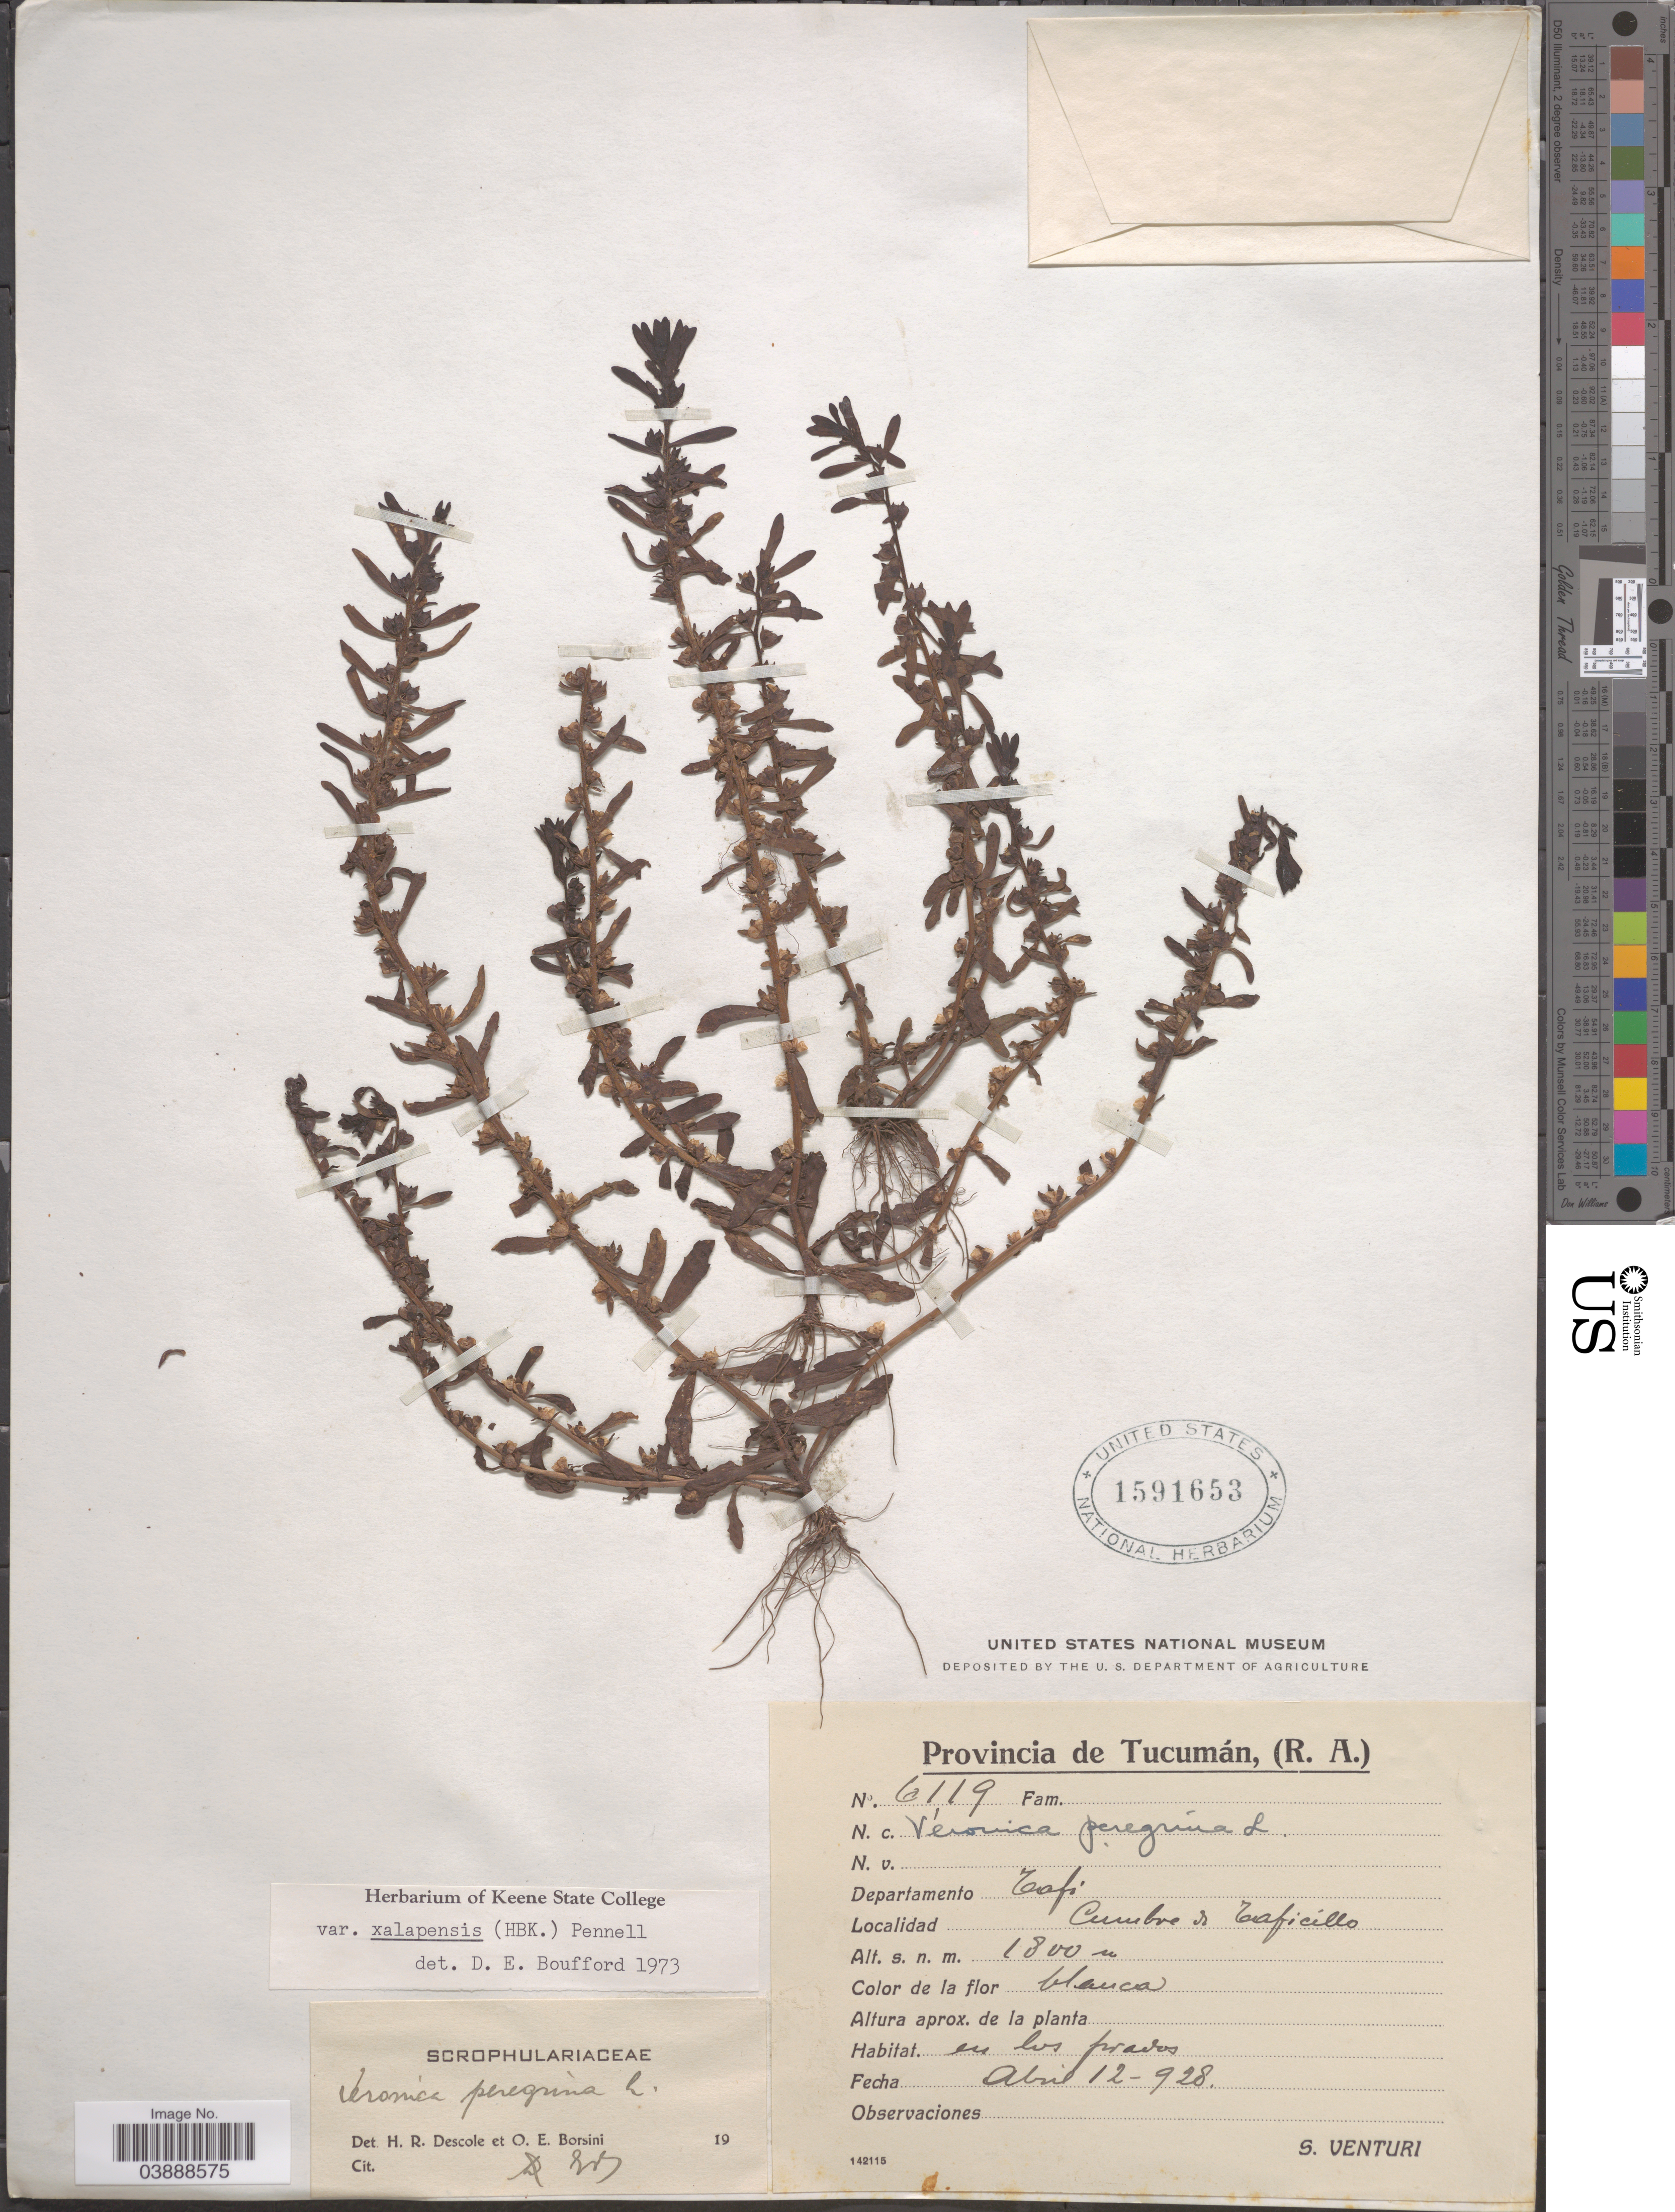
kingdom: Plantae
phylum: Tracheophyta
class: Magnoliopsida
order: Lamiales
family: Plantaginaceae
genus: Veronica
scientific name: Veronica peregrina var. xalapensis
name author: Kunth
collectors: S. Venturi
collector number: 6119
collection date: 1928-04-12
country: Argentina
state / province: Tucuman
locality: Departamento Tafi. Cumbre de Taficillo.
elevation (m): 1800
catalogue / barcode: US 1591653